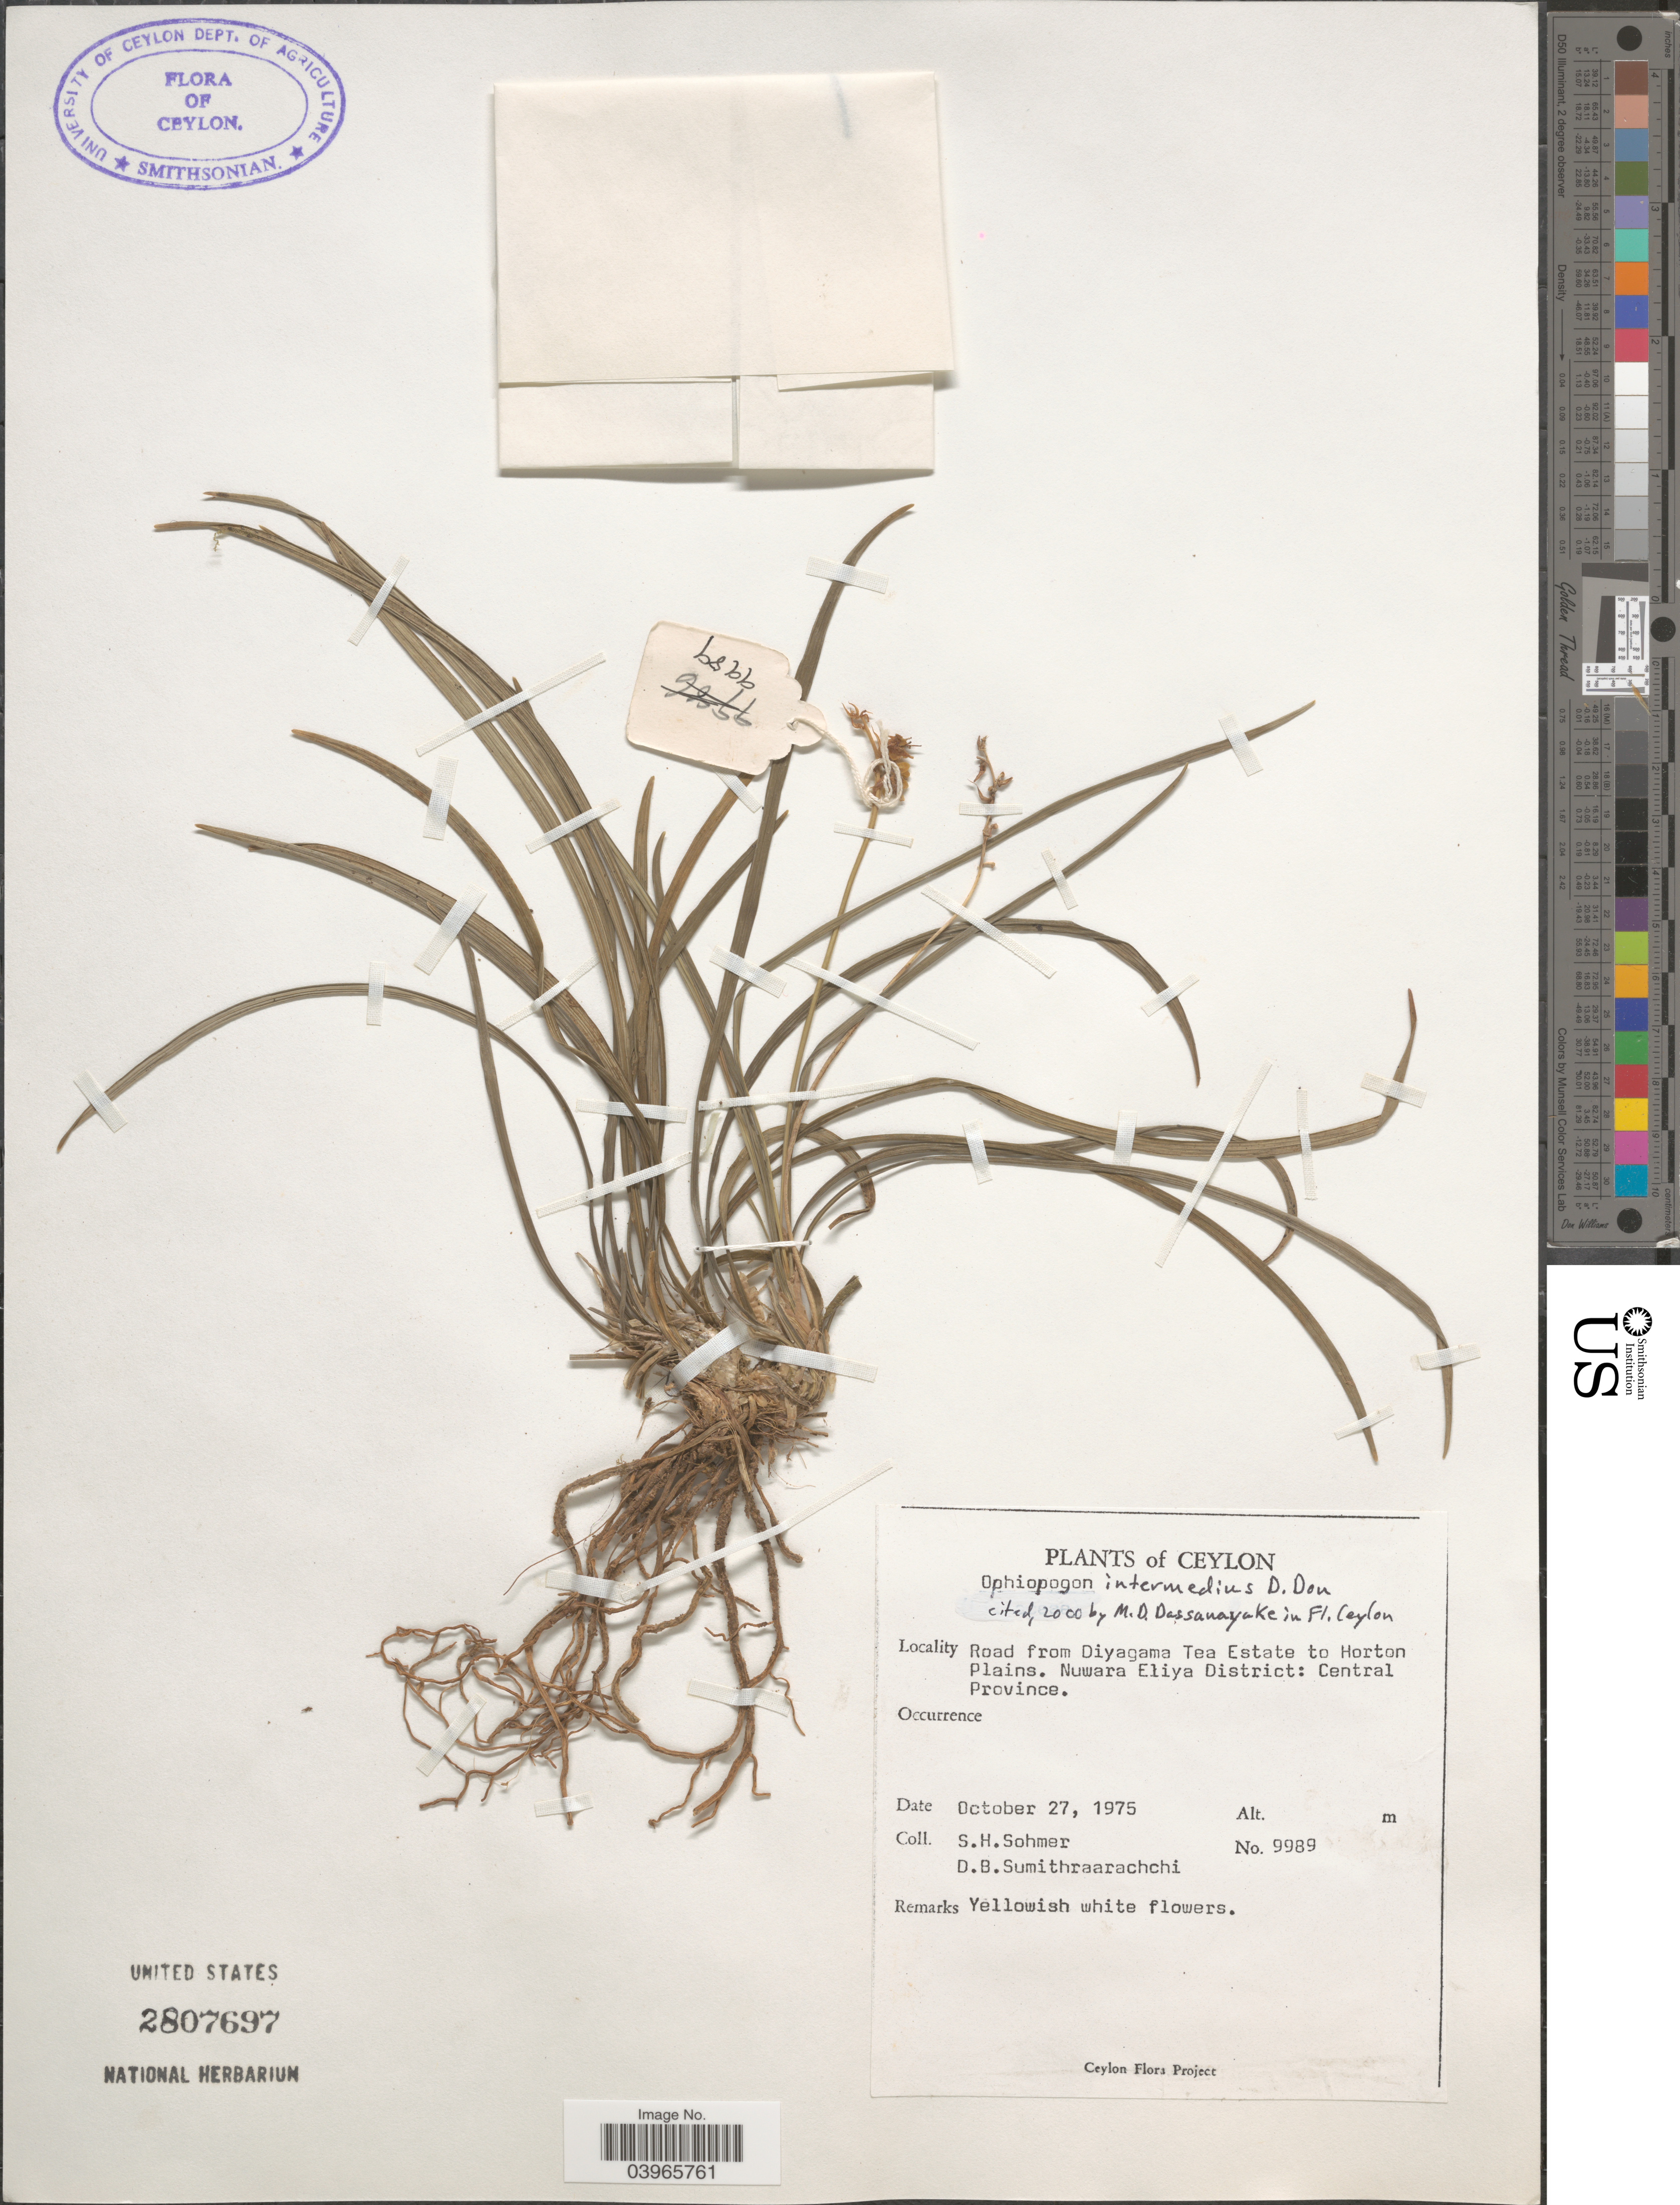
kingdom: Plantae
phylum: Tracheophyta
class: Liliopsida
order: Asparagales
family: Asparagaceae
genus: Ophiopogon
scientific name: Ophiopogon intermedius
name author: D. Don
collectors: S. H. Sohmer & D. B. Sumithraarachchi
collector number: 9989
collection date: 1975-10-27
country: Sri Lanka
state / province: Central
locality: Ceylon. Road from Diyagama Tea Estate to Horton Plains. Nuwara Eliya District.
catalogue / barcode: US 2807697